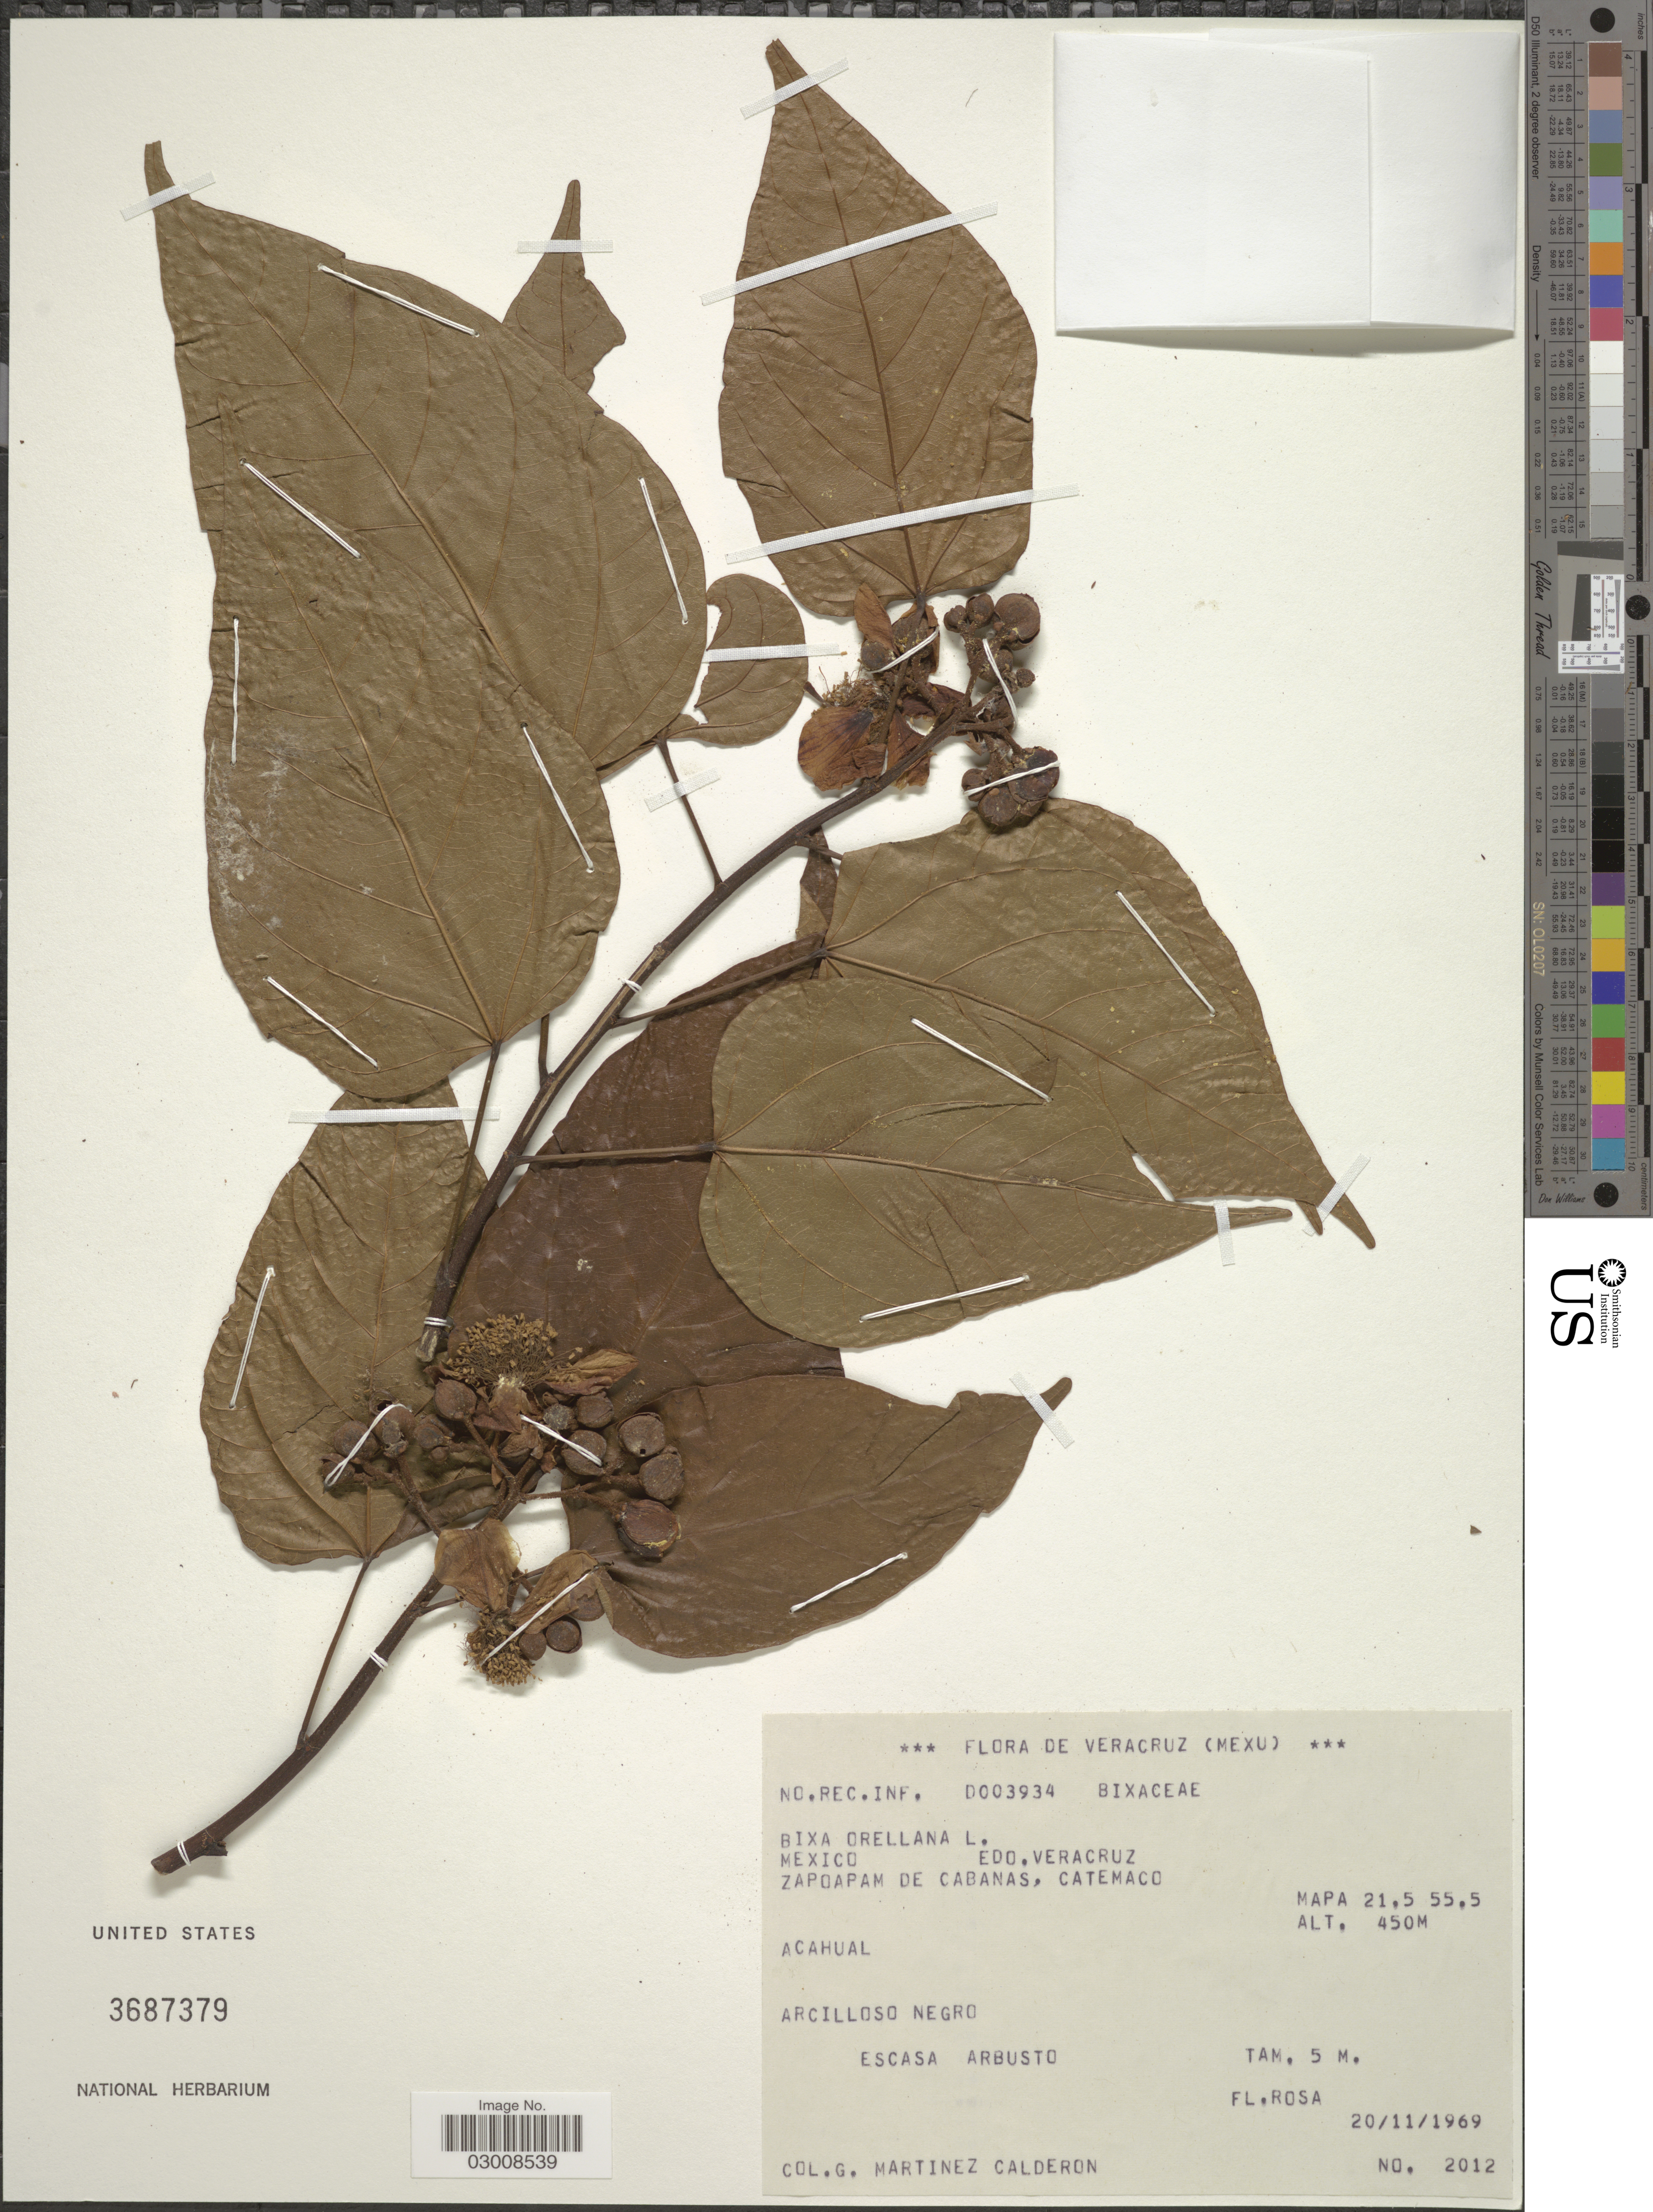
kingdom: Plantae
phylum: Tracheophyta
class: Magnoliopsida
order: Malvales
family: Bixaceae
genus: Bixa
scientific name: Bixa orellana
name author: L.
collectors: G. Martínez Calderón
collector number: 2012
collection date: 1969-11-20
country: Mexico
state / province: Veracruz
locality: Edo. Veracruz, Zapoapam de Cabanas, Catemaco, Mapa 21,5 55,5, Acahual.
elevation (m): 450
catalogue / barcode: US 3687379